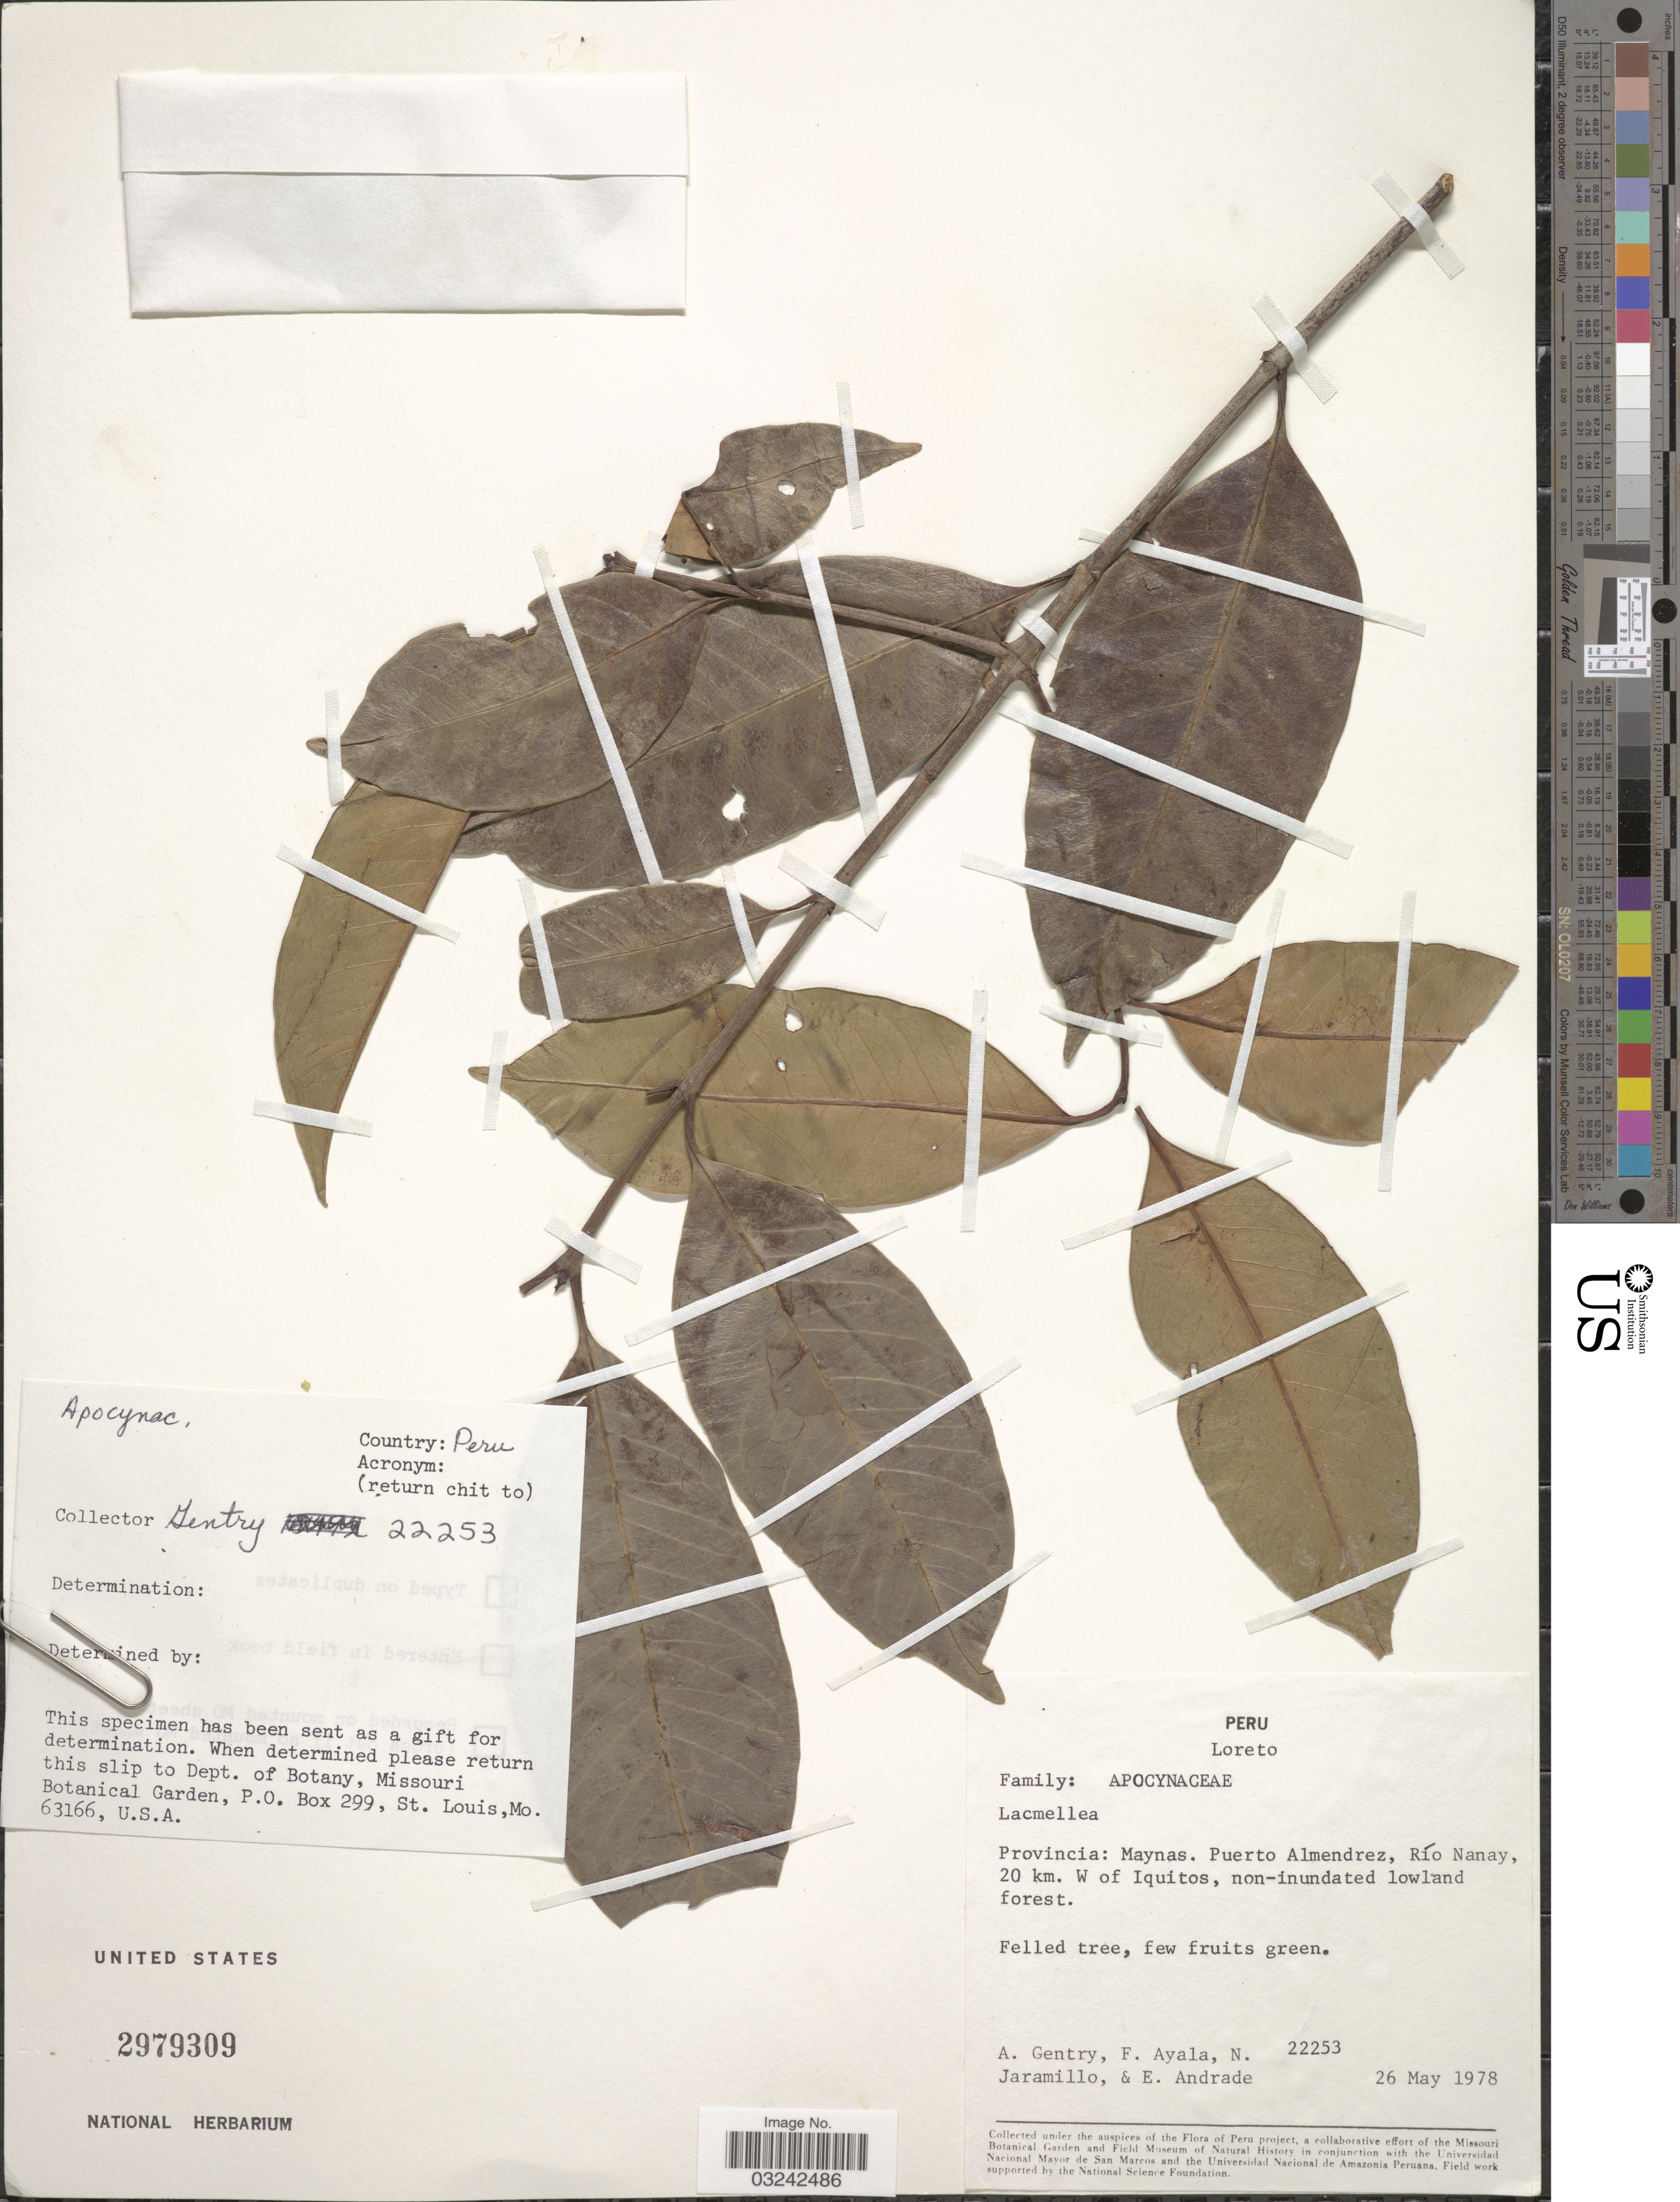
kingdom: Plantae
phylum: Tracheophyta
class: Magnoliopsida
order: Gentianales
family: Apocynaceae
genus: Lacmellea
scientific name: Lacmellea sp.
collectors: A. H. Gentry, F. Ayala, N. Jaramillo & E. Andrade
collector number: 22253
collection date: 1978-05-26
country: Peru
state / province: Loreto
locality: Provincia: Maynas. Puerto Almendrez, Río Nanay, 20 km. W of Iquitos.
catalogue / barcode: US 2979309